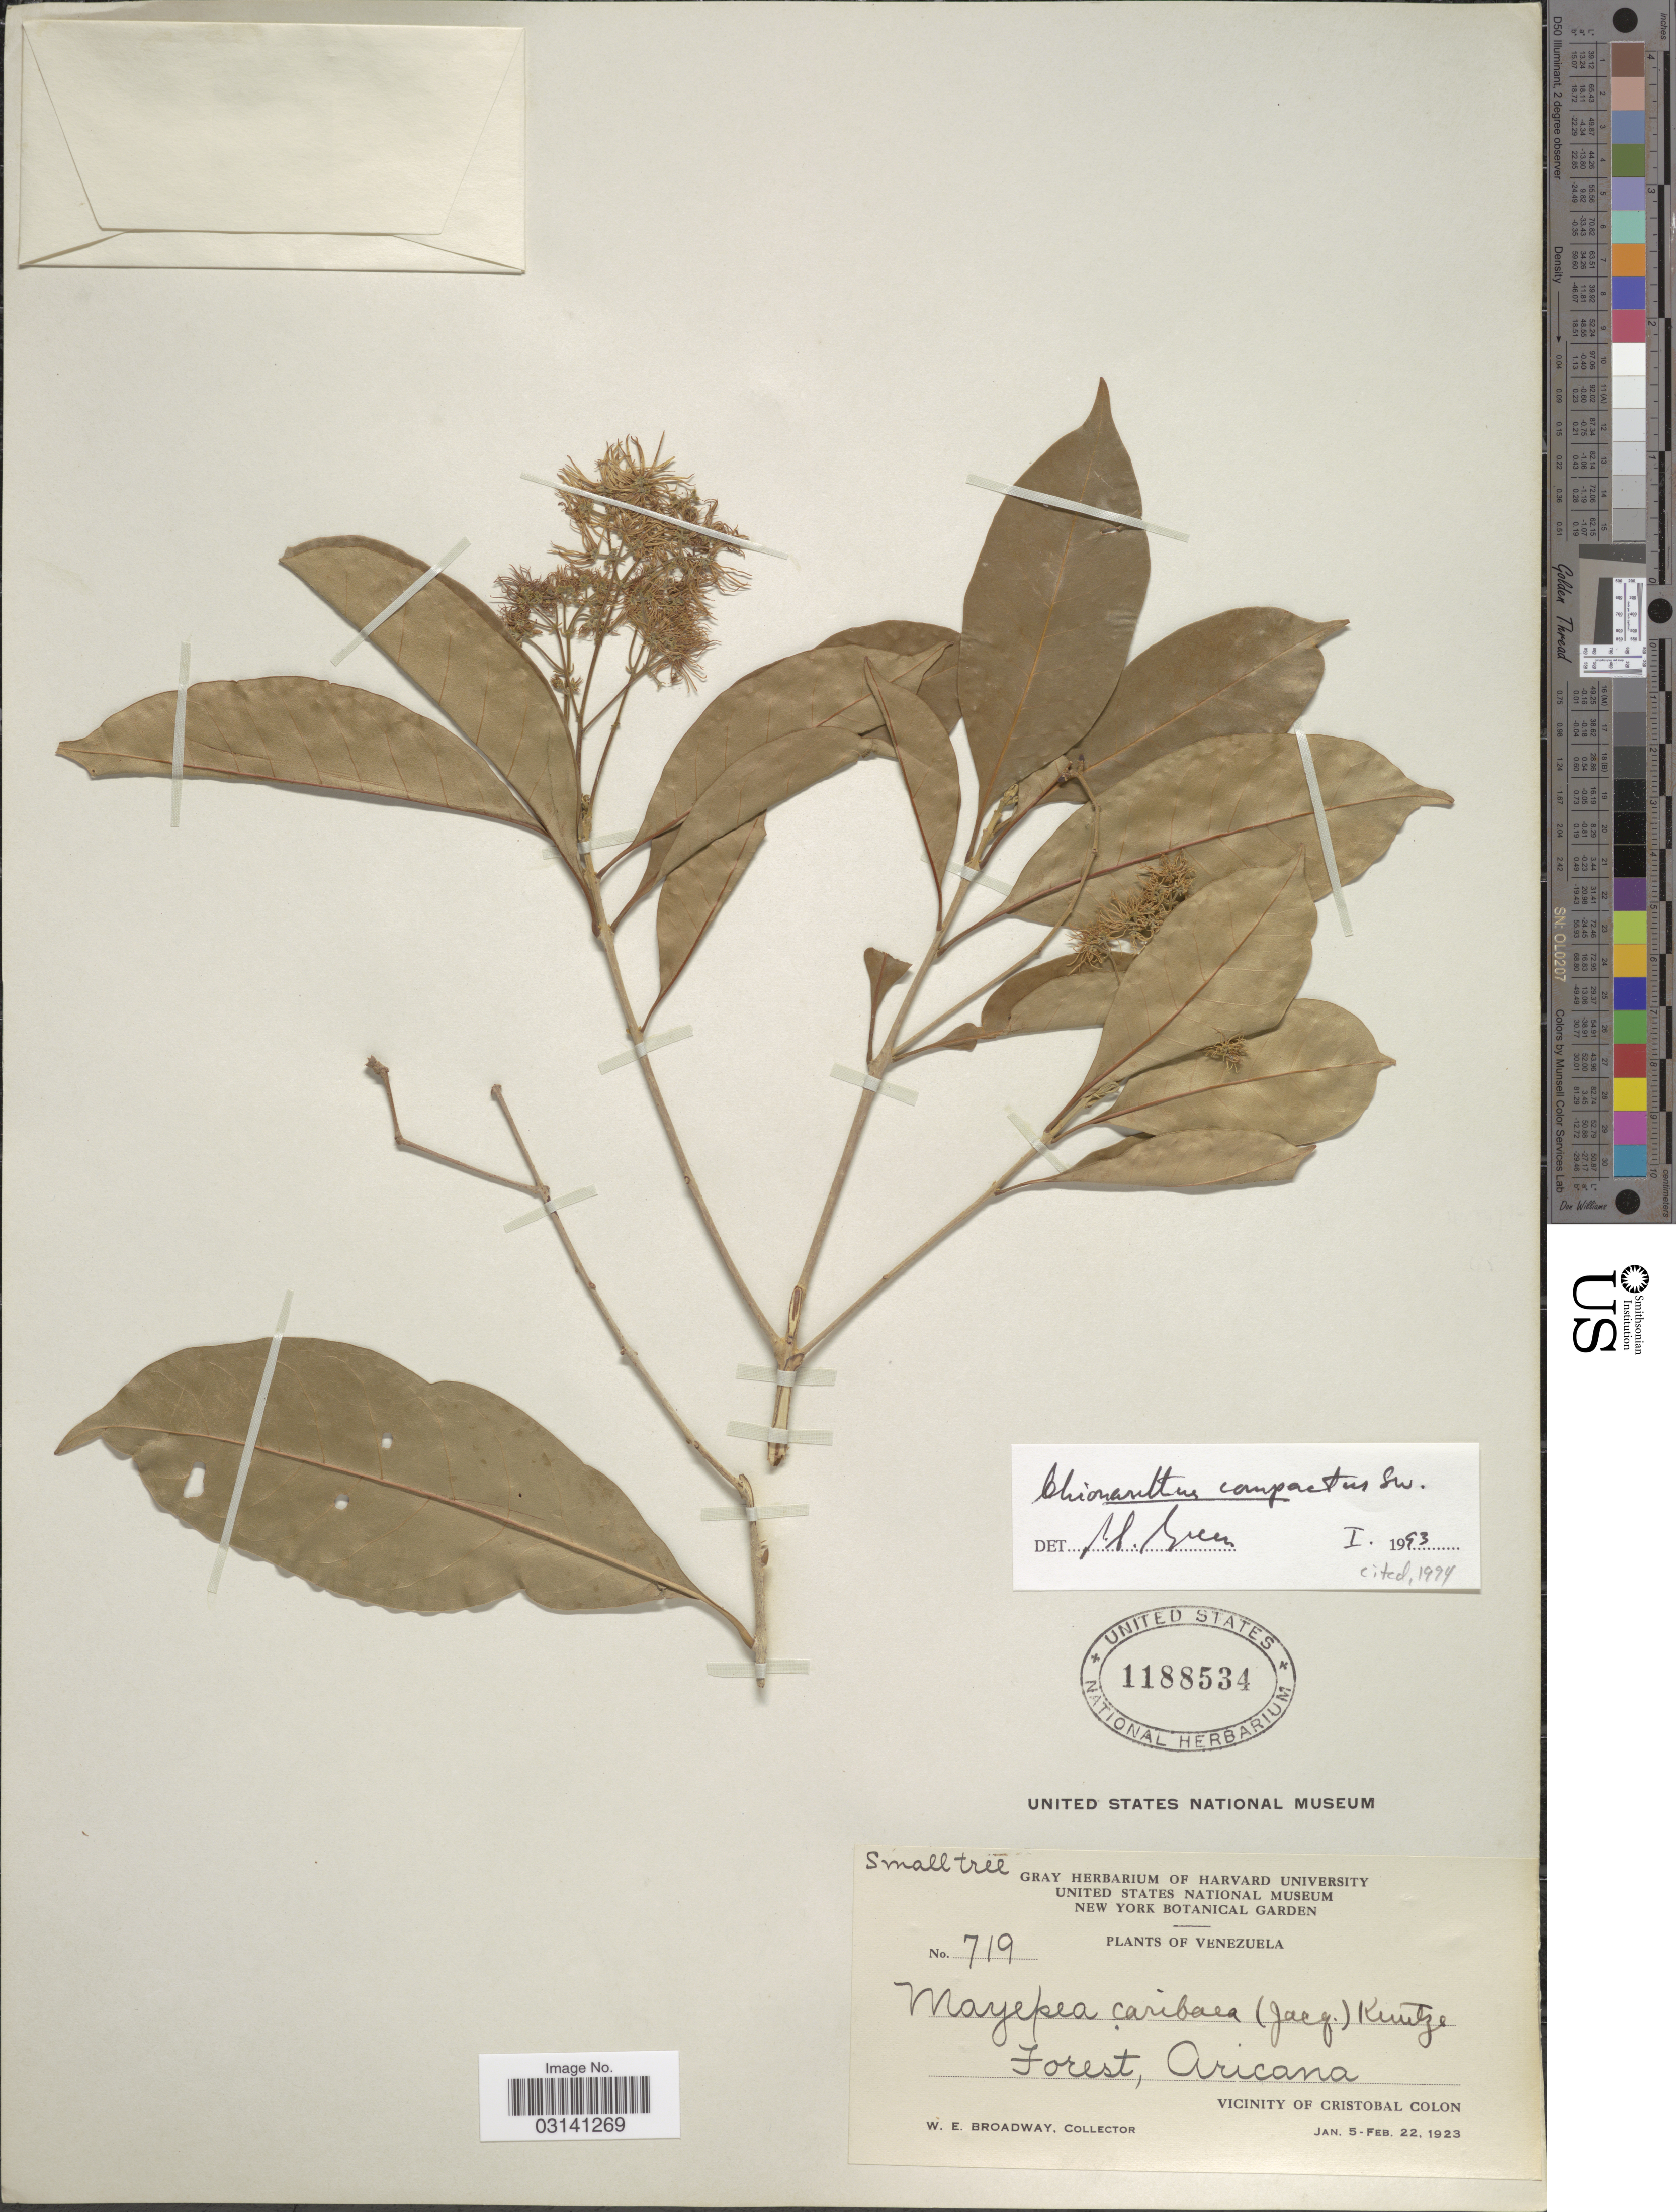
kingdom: Plantae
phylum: Tracheophyta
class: Magnoliopsida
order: Lamiales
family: Oleaceae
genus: Chionanthus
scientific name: Chionanthus compactus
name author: Sw.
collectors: W. E. Broadway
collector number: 719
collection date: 1923-01-05/1923-02-22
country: Venezuela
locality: Forest, Aricana, Vicinity of Cristobal Colon.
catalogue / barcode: US 1188534